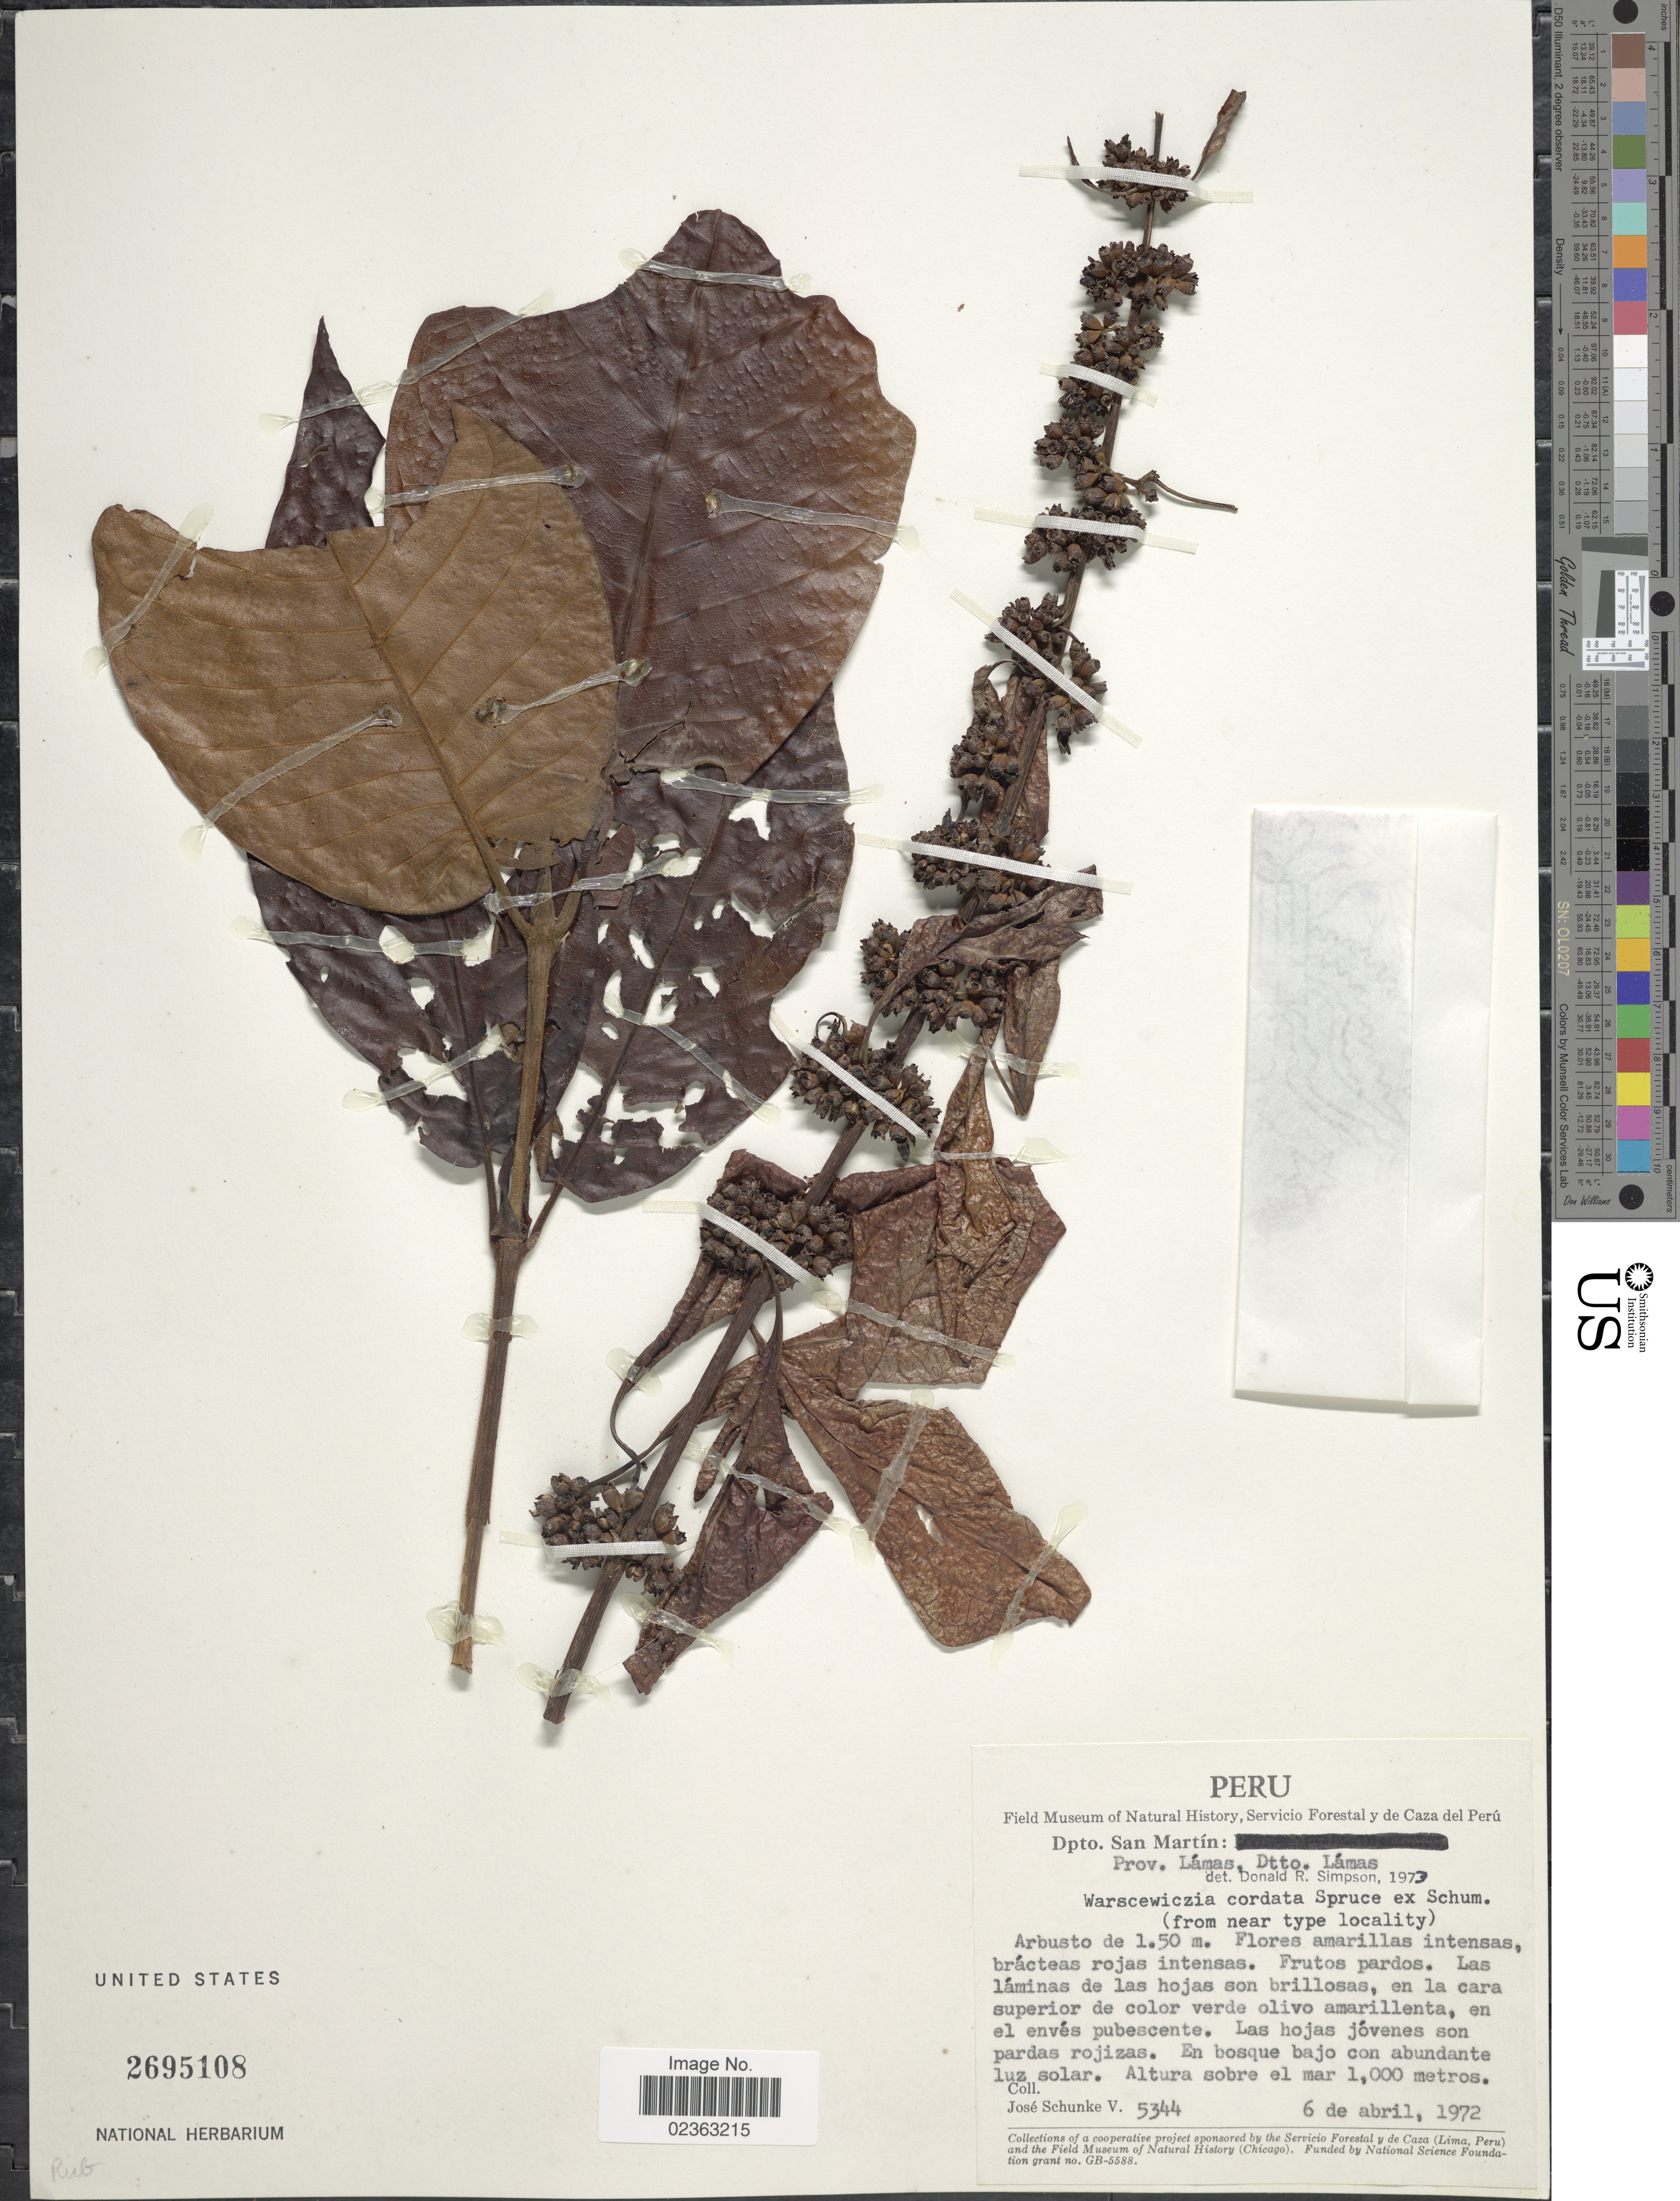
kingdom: Plantae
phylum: Tracheophyta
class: Magnoliopsida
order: Gentianales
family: Rubiaceae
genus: Warszewiczia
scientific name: Warszewiczia cordata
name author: Spruce ex K. Schum.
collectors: J. Schunke Vigo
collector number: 5344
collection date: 1972-04-06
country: Peru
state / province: San Martín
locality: Prov. Lamas, Dtto. Lamas, en bosque bajo con abundante luz solar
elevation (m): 1000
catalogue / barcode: US 2695108